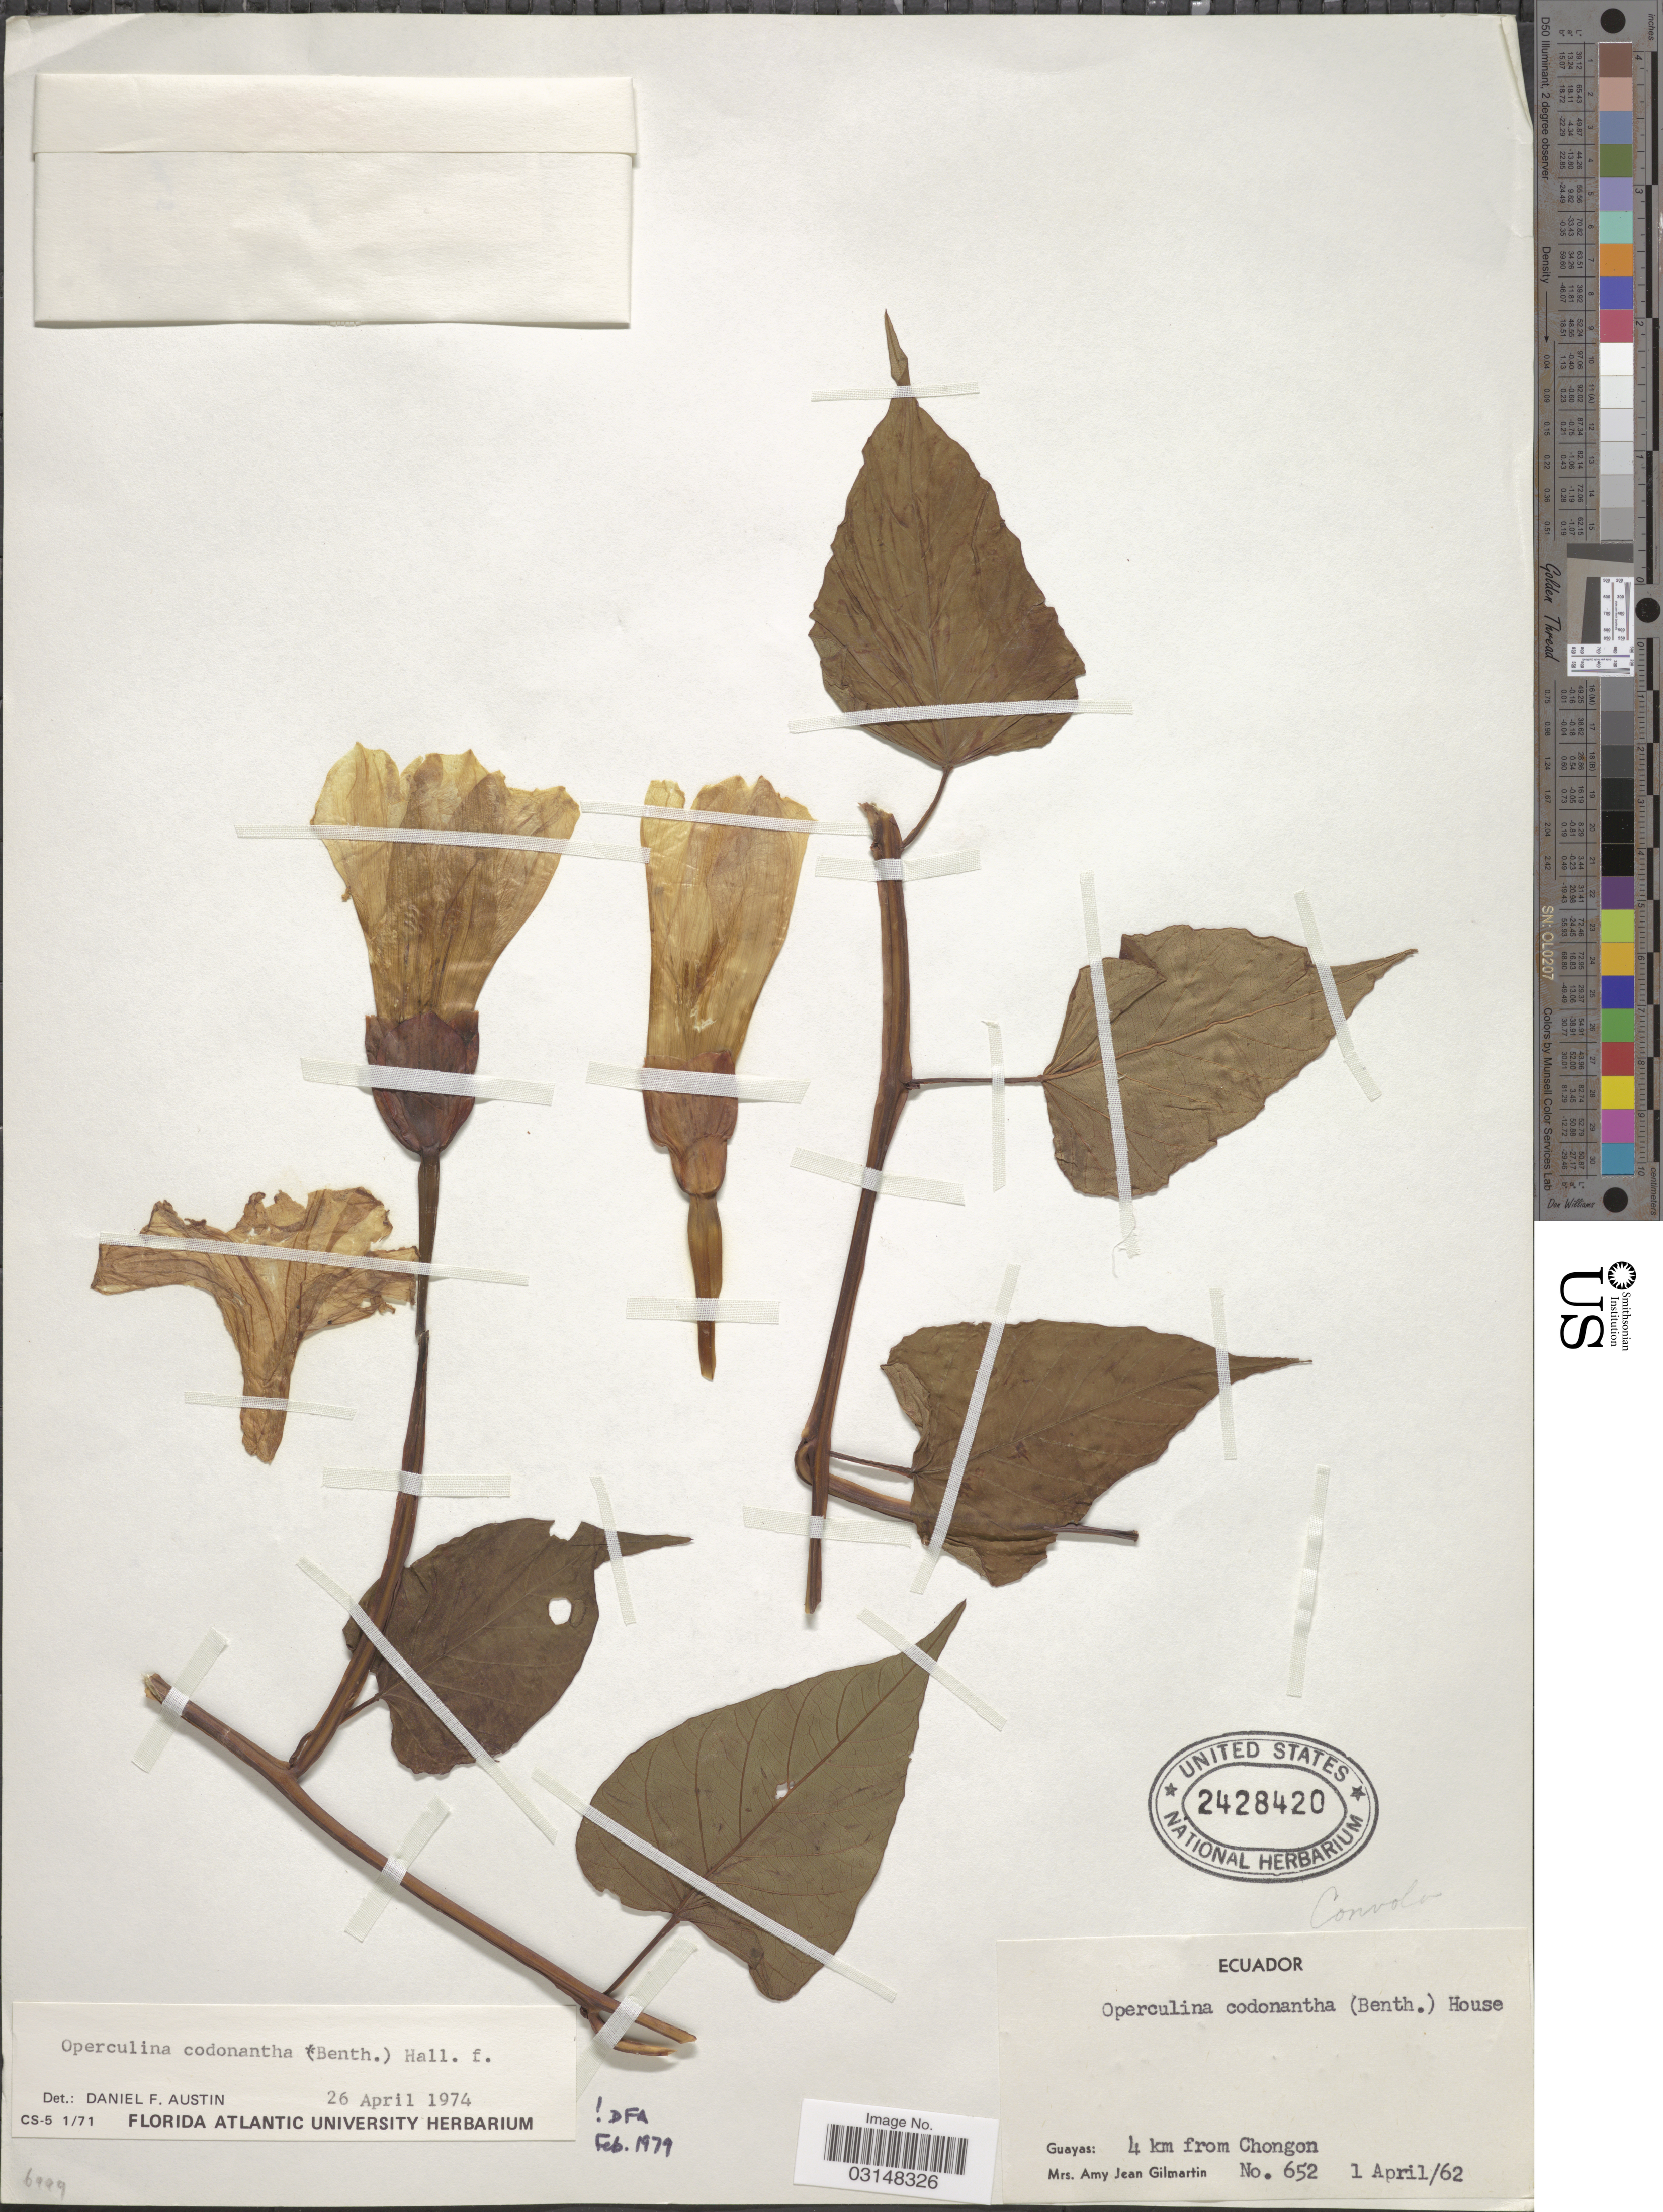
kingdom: Plantae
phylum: Tracheophyta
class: Magnoliopsida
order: Solanales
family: Convolvulaceae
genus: Operculina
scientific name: Operculina codonantha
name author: (Benth.) Hallier f.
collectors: A. J. Gilmartin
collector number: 652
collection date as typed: Transcribed d/m/y: 1/4/62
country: Ecuador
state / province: Guayas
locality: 4 km from Chongon.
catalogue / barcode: US 2428420